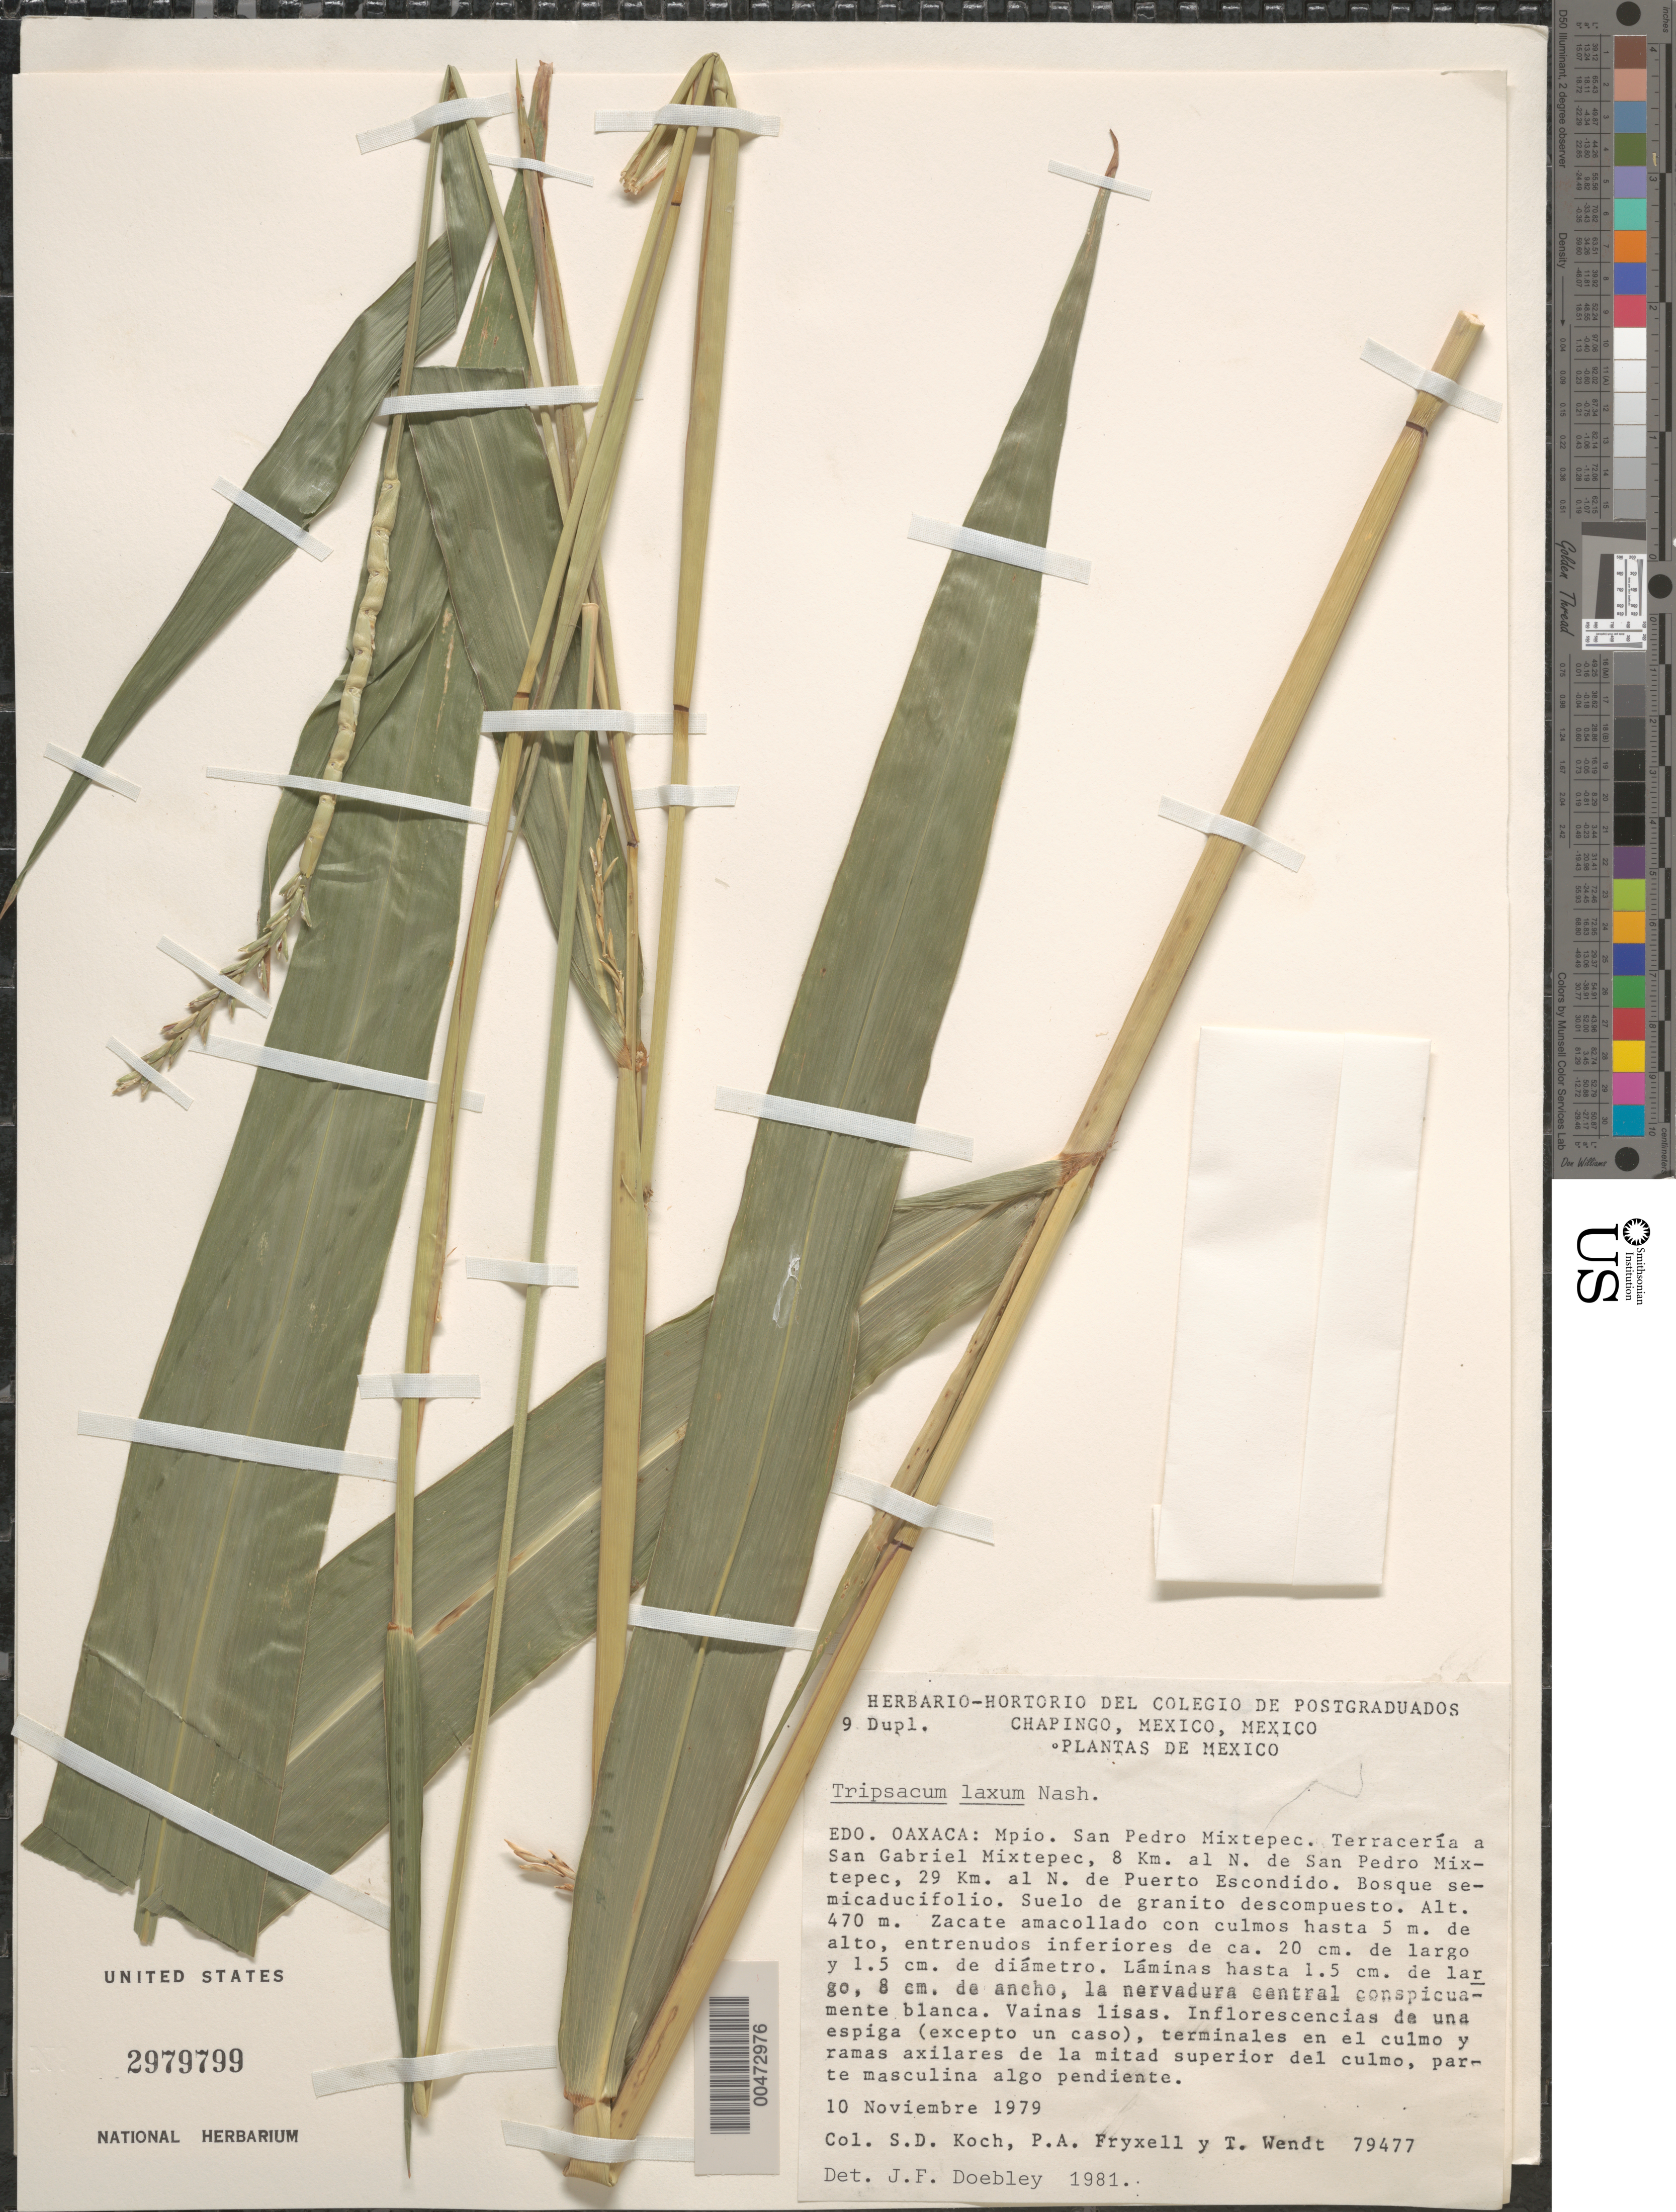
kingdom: Plantae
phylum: Tracheophyta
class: Liliopsida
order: Poales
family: Poaceae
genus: Tripsacum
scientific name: Tripsacum laxum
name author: Nash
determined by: Doebley, John F.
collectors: S. D. Koch, P. A. Fryxell & T. L. Wendt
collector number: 79477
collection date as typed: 10 Nov 1979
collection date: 1979-11-10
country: Mexico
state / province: Oaxaca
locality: San Pedro Mixtepec Mun, terracer¡a to San Gabriel Mixtepec, 8 km N of San Pedro Mixtepec, 29 km N of Puerto Escondido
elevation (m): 470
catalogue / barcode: US 2979799